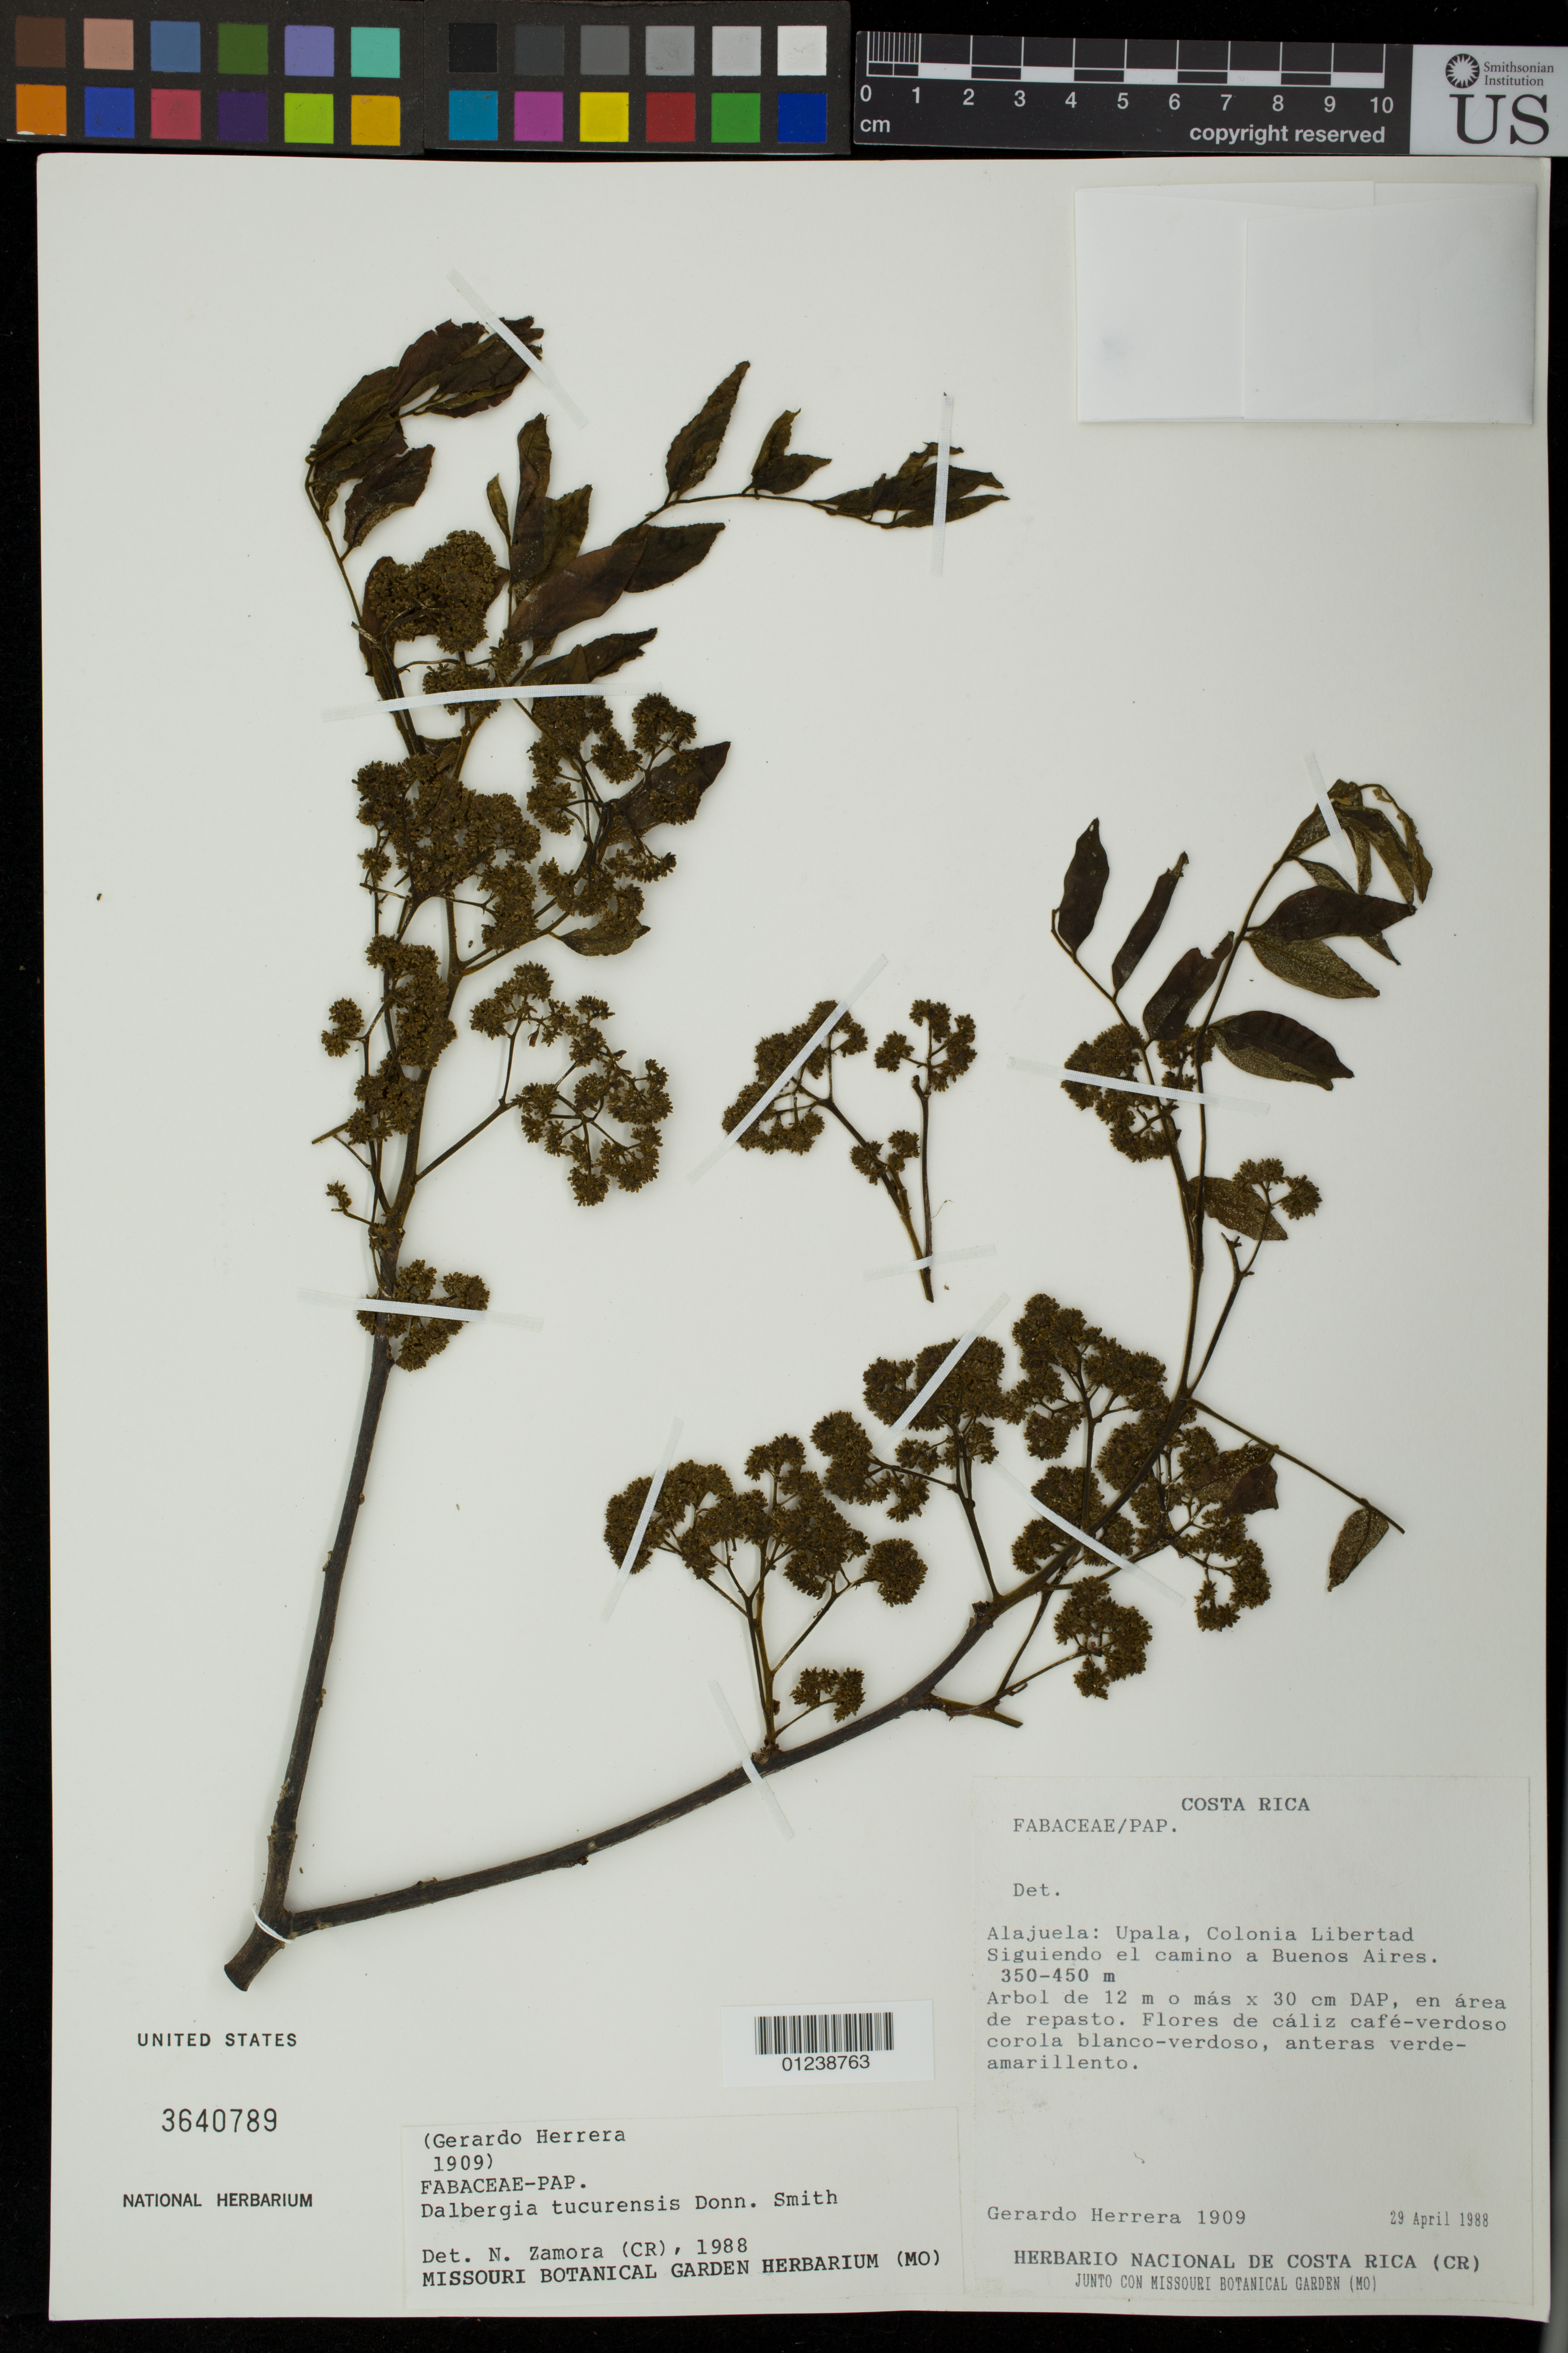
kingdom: Plantae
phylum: Tracheophyta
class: Magnoliopsida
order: Fabales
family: Fabaceae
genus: Dalbergia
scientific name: Dalbergia tucurensis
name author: Donn. Sm.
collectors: G. Herrera Ch.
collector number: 1909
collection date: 1988-04-29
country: Costa Rica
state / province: Alajuela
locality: Upala, Colonia Libertad Siguiendo el camino a Buenos Aires.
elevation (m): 350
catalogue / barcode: US 3640789